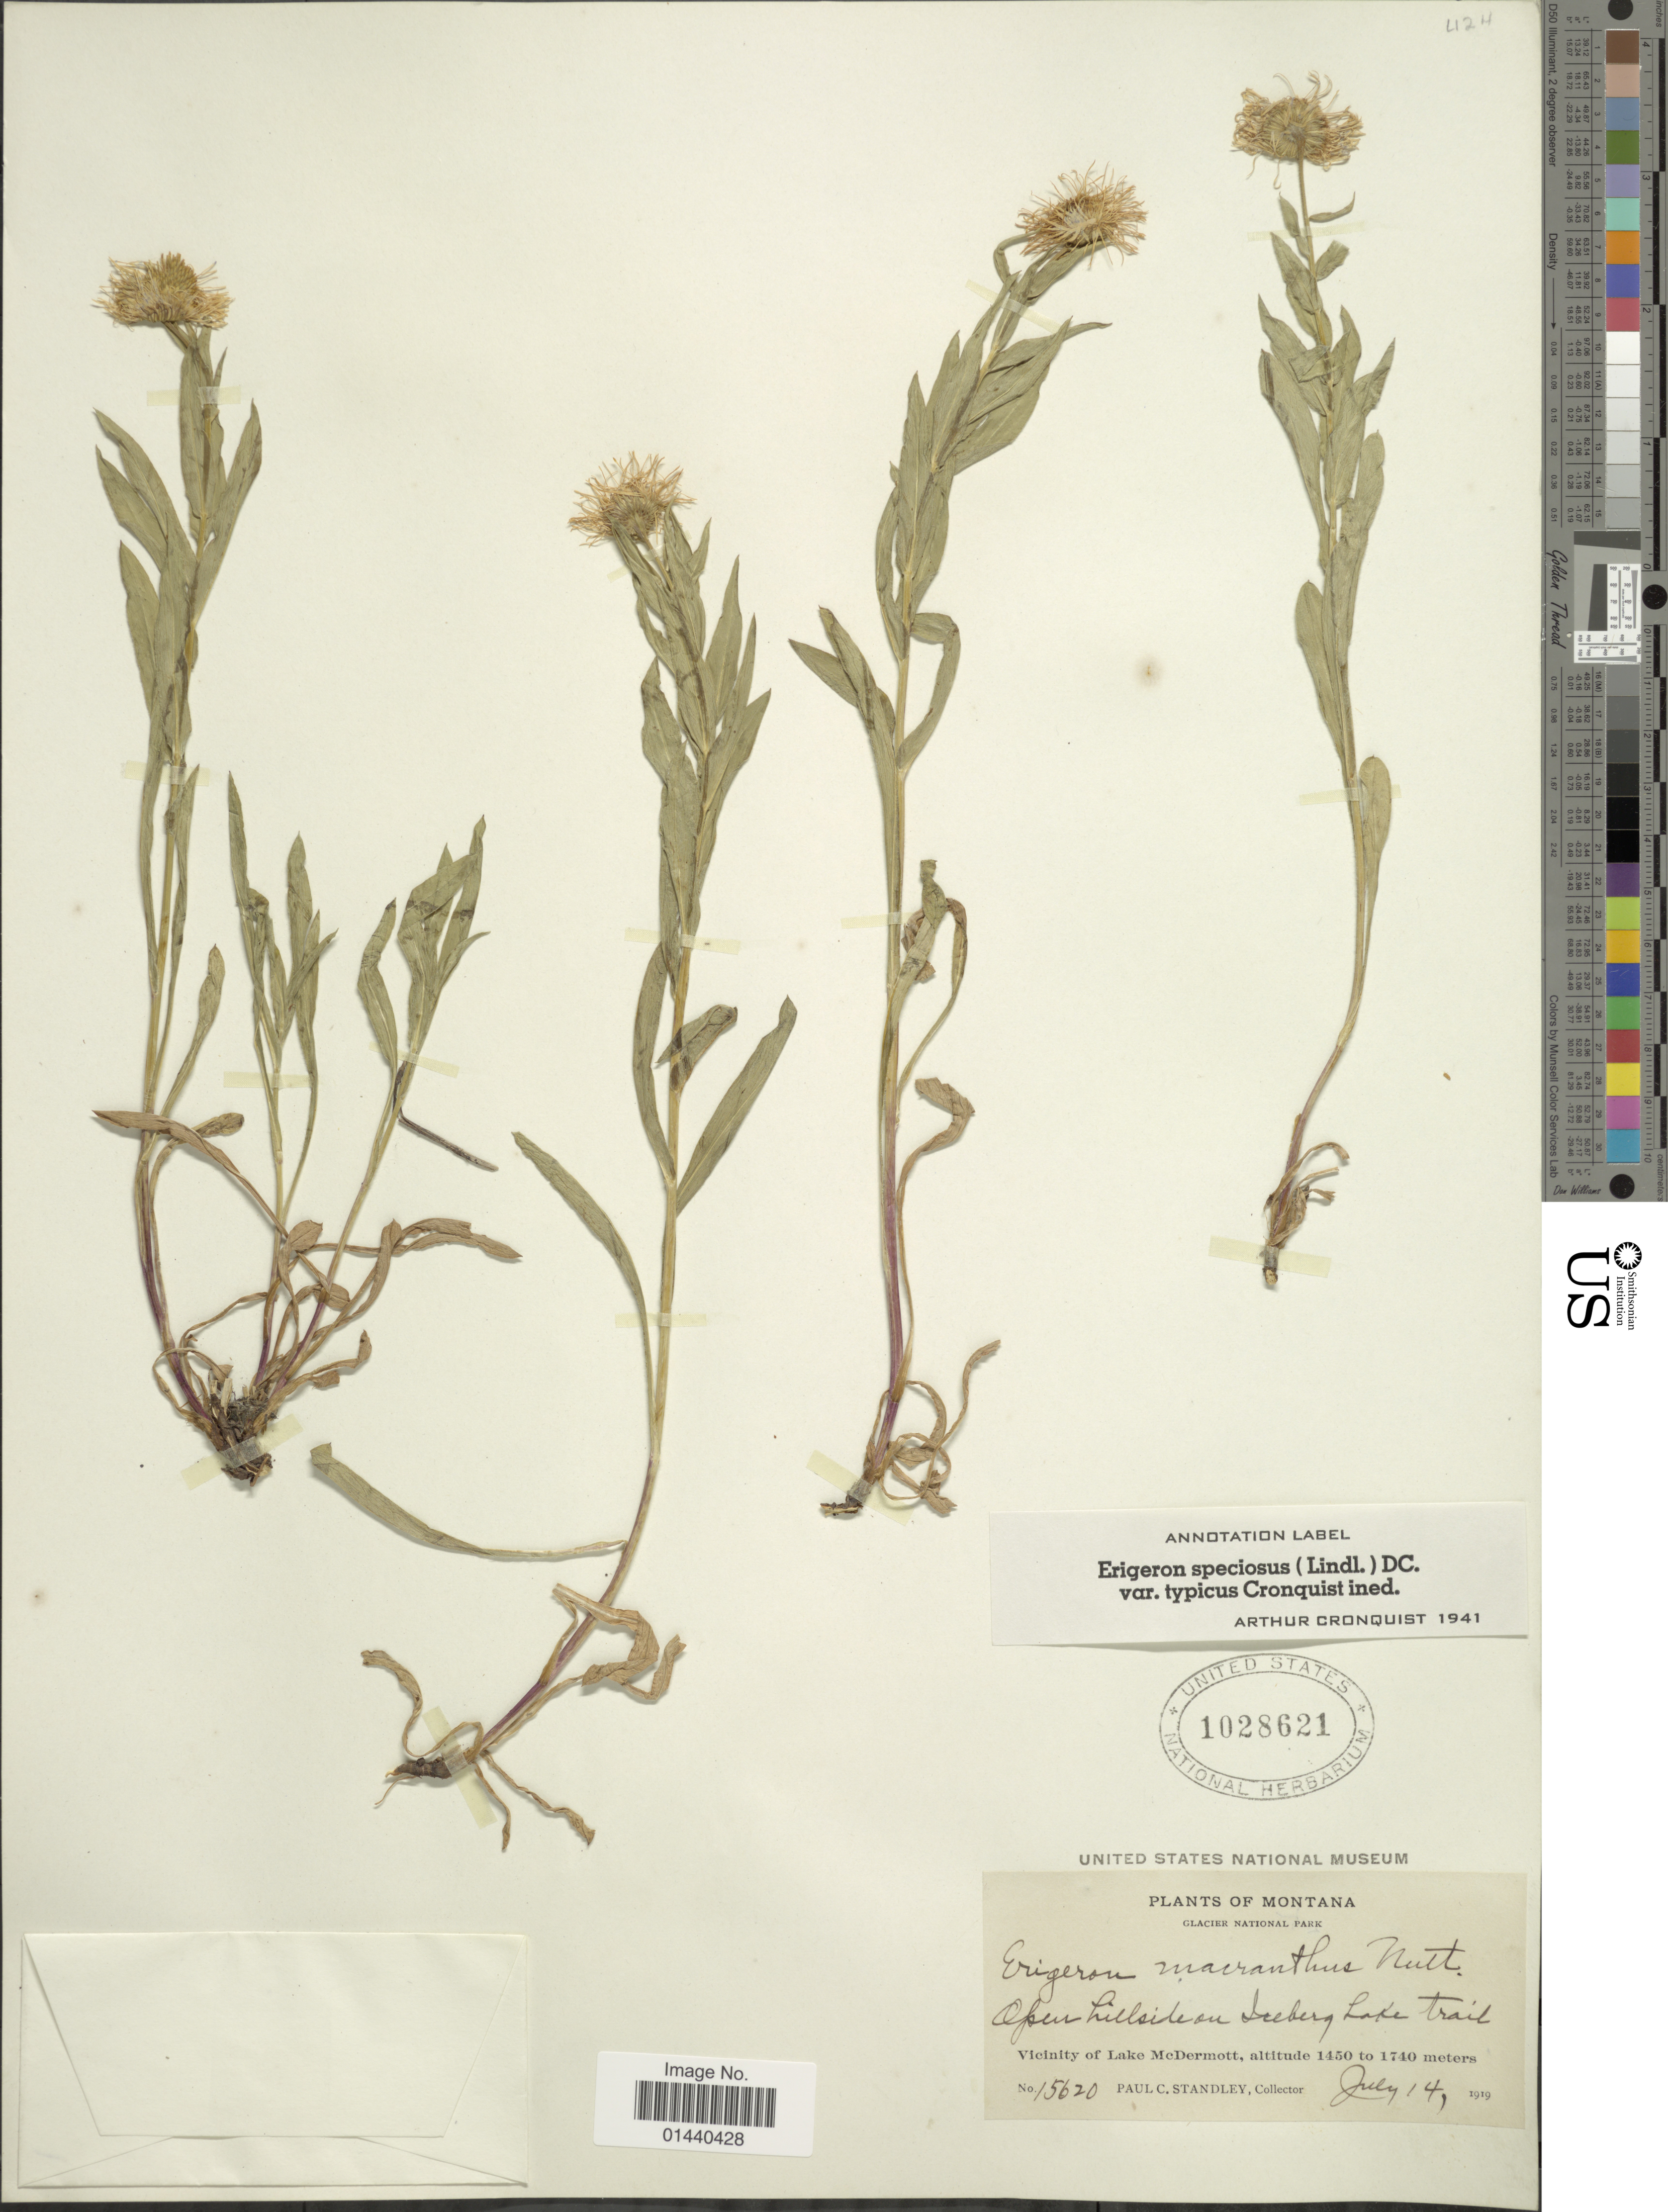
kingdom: Plantae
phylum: Tracheophyta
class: Magnoliopsida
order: Asterales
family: Asteraceae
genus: Erigeron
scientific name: Erigeron speciosus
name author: (Lindl.) DC.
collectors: P. C. Standley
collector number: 15620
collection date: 1919-07-14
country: United States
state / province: Montana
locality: Glacier National Park. Open hillside on treberg Lake Trail. Vicinity of Lake McDermott.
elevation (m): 1450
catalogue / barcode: US 1028621